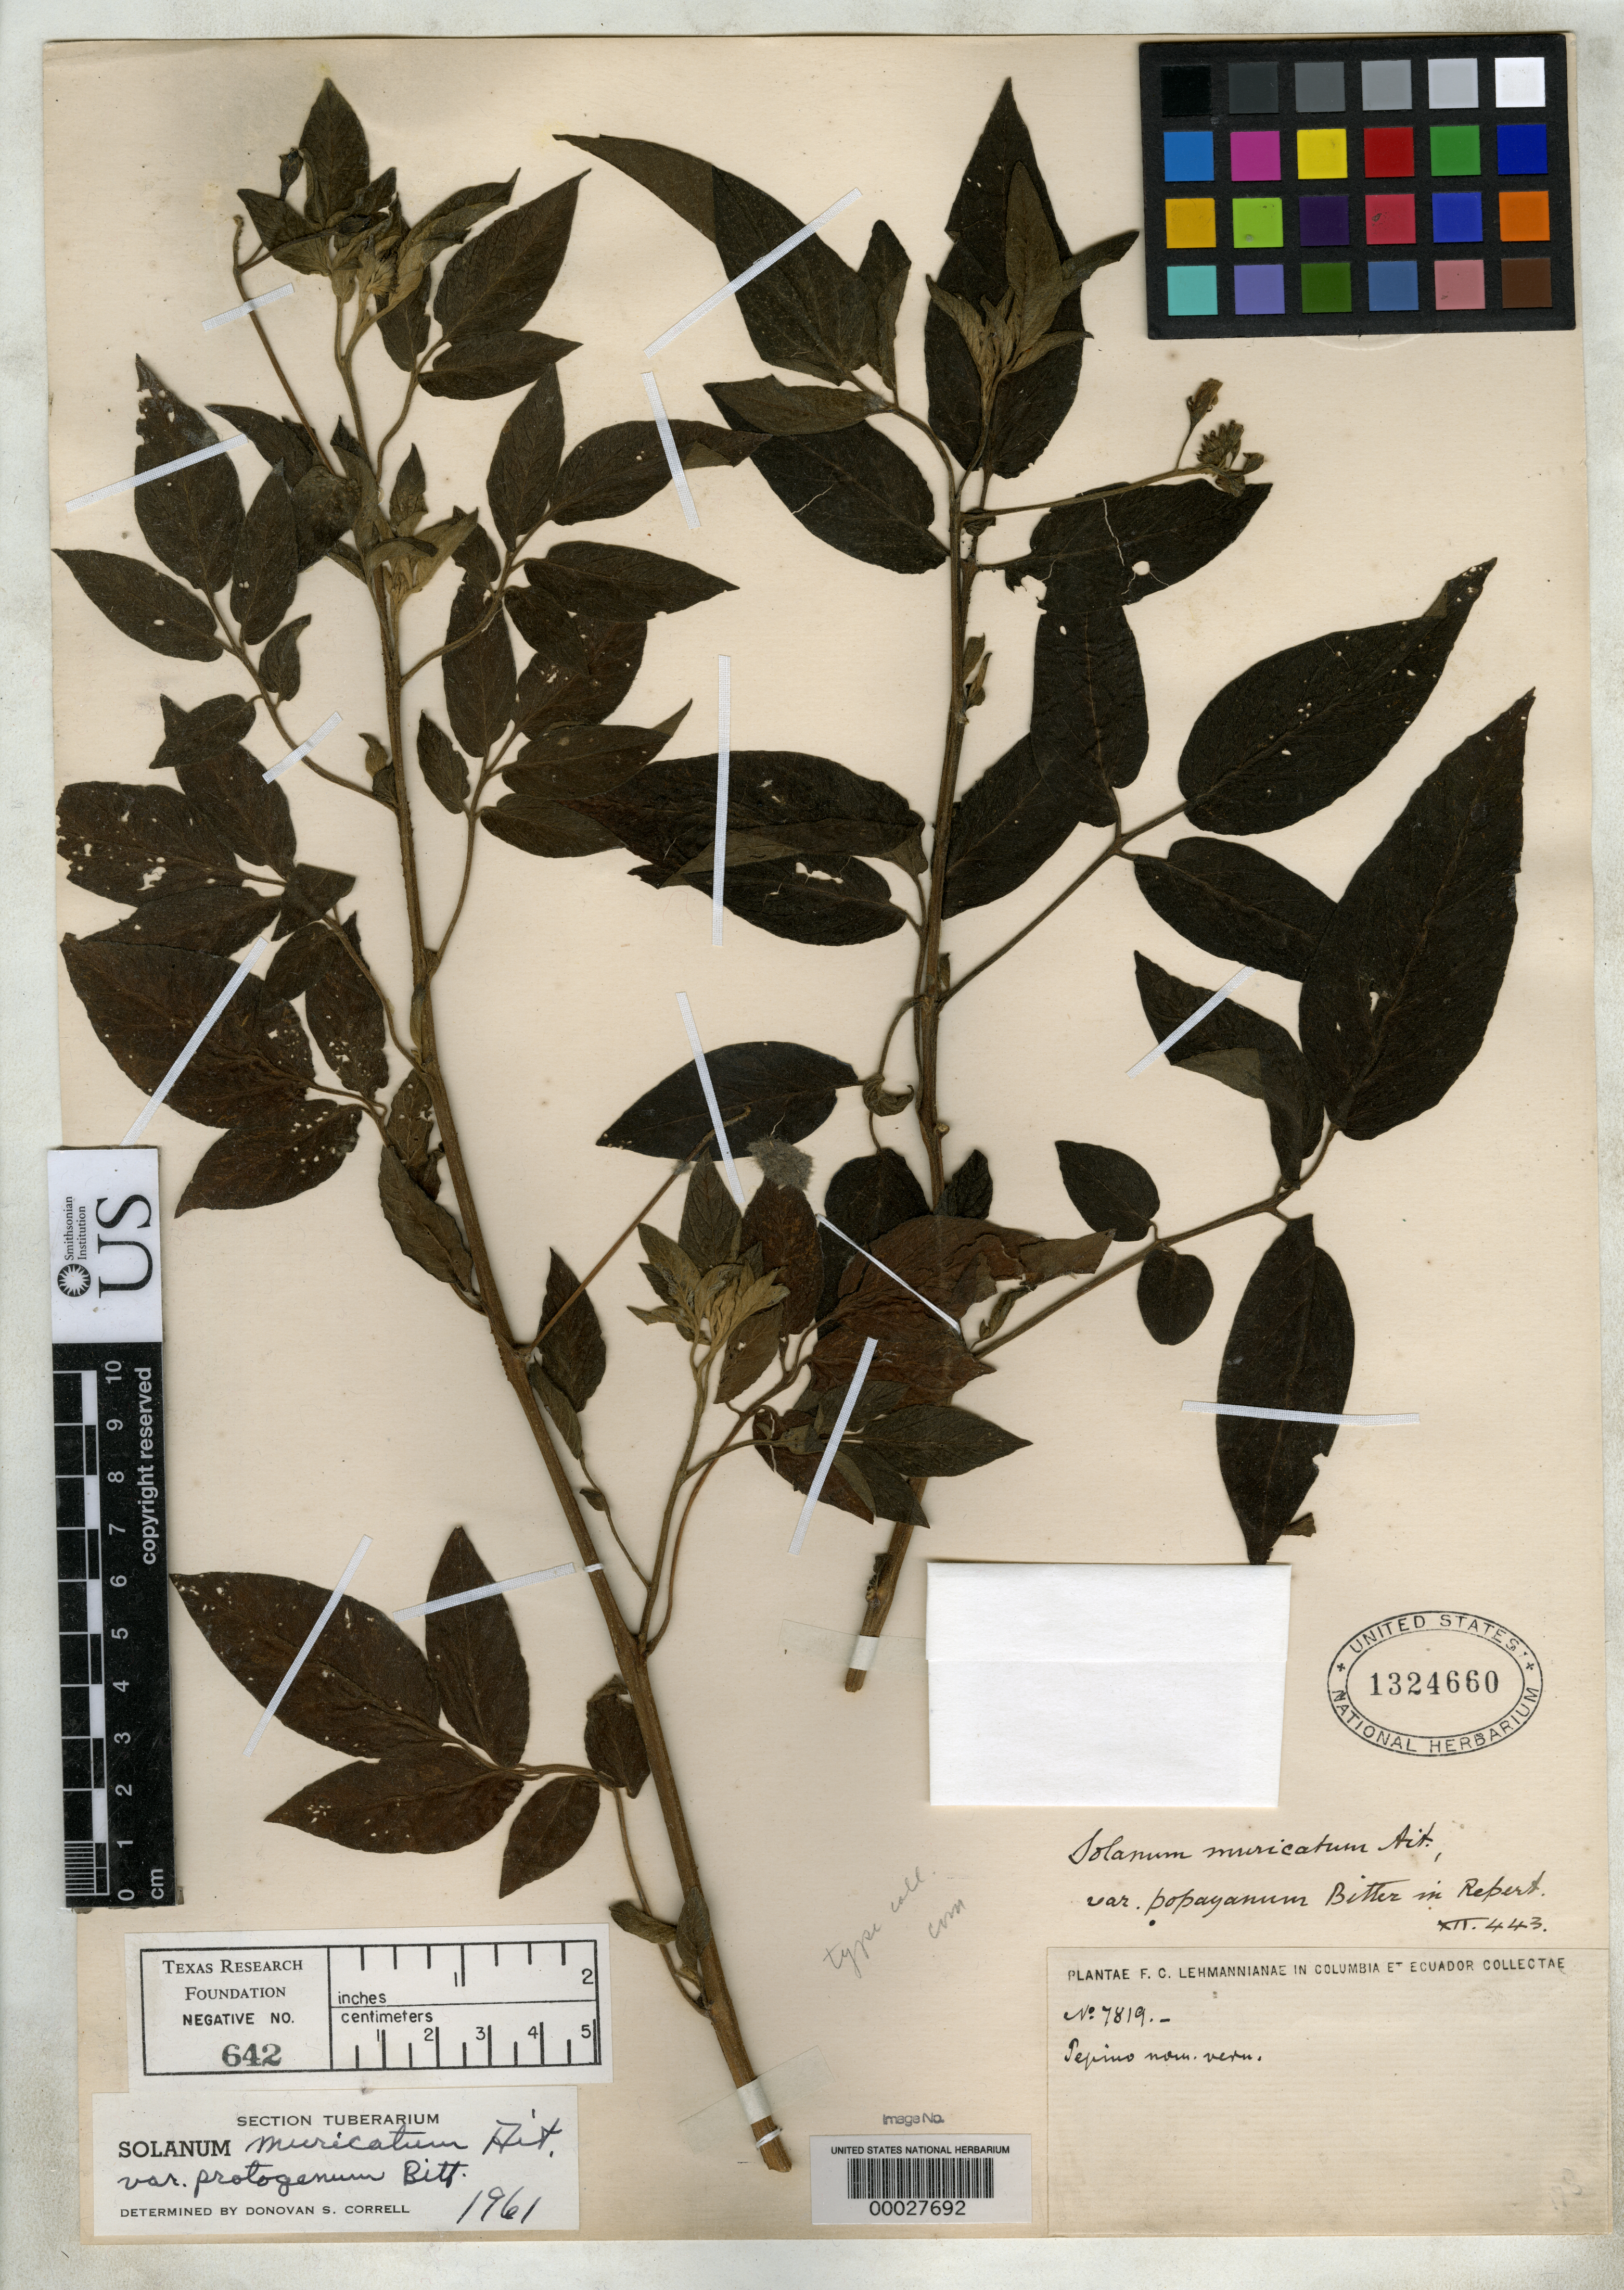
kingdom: Plantae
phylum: Tracheophyta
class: Magnoliopsida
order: Solanales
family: Solanaceae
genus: Solanum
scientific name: Solanum muricatum var. popayanum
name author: Bitter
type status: Isotype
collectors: F. C. Lehmann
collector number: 7819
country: Colombia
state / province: Cauca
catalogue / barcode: US 1324660